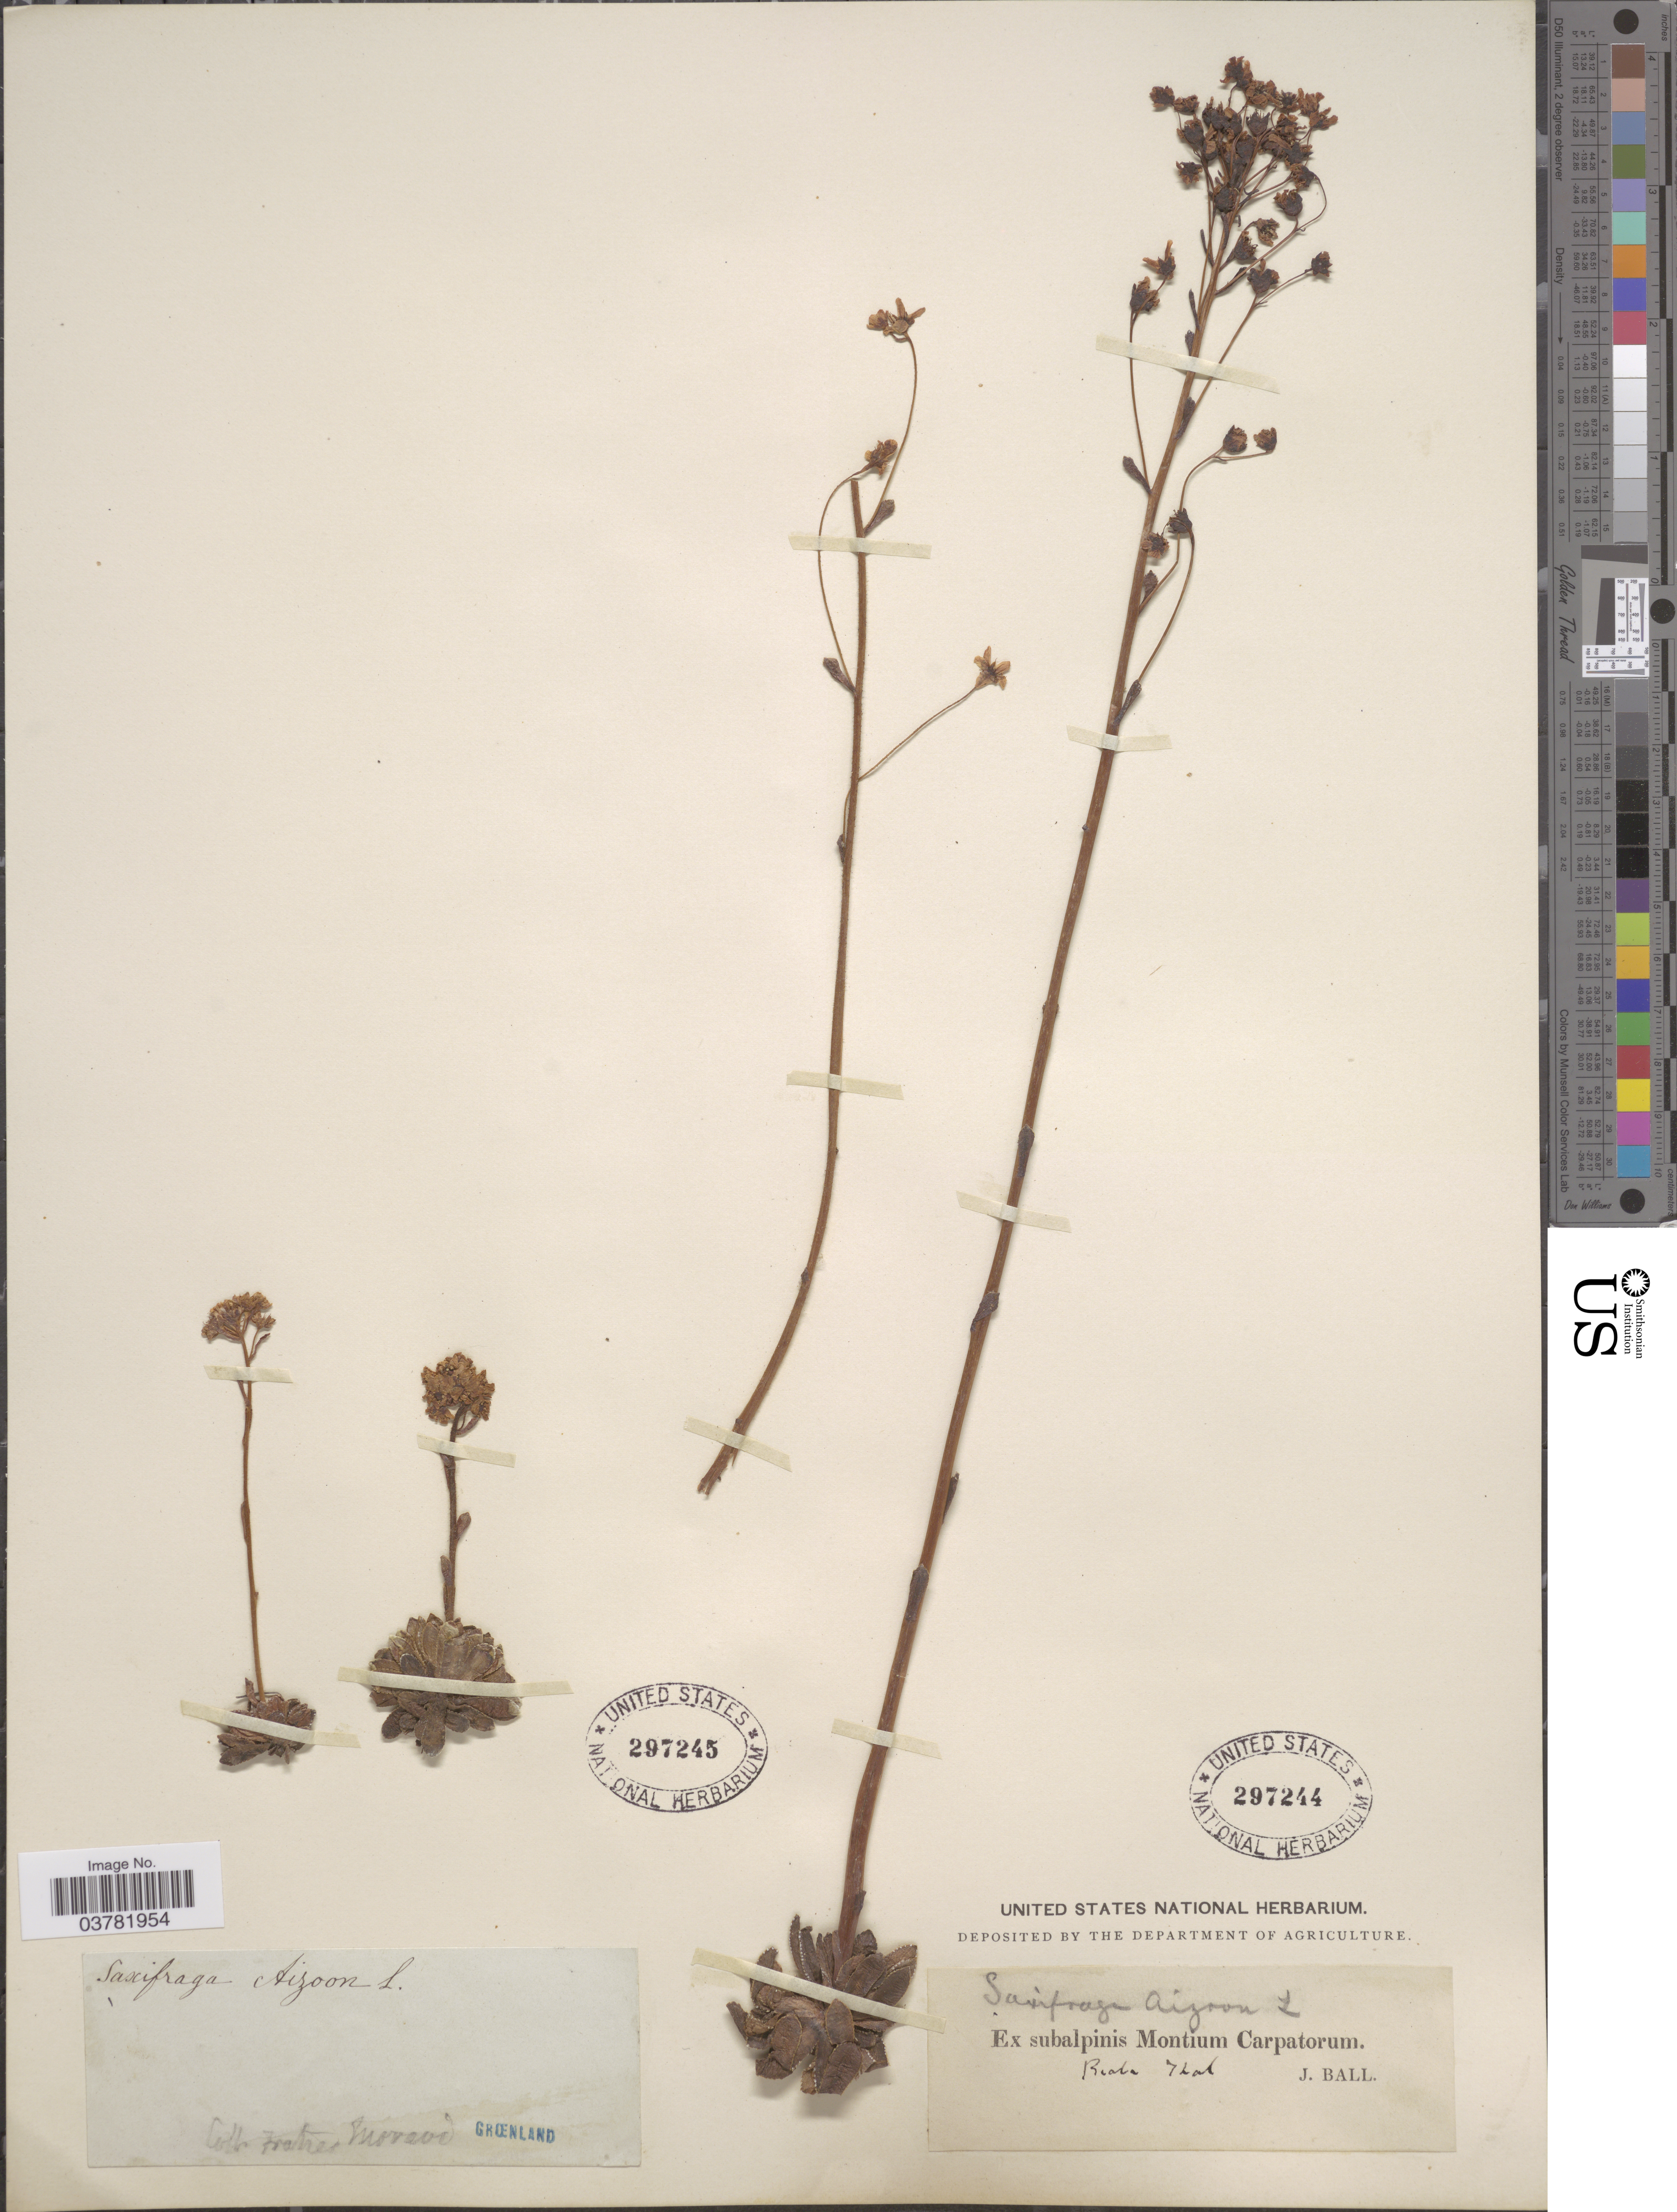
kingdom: Plantae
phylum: Tracheophyta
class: Magnoliopsida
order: Saxifragales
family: Saxifragaceae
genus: Saxifraga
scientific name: Saxifraga aizoides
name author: L.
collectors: F. Moravi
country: Greenland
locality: Groenland.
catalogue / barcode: US 297245